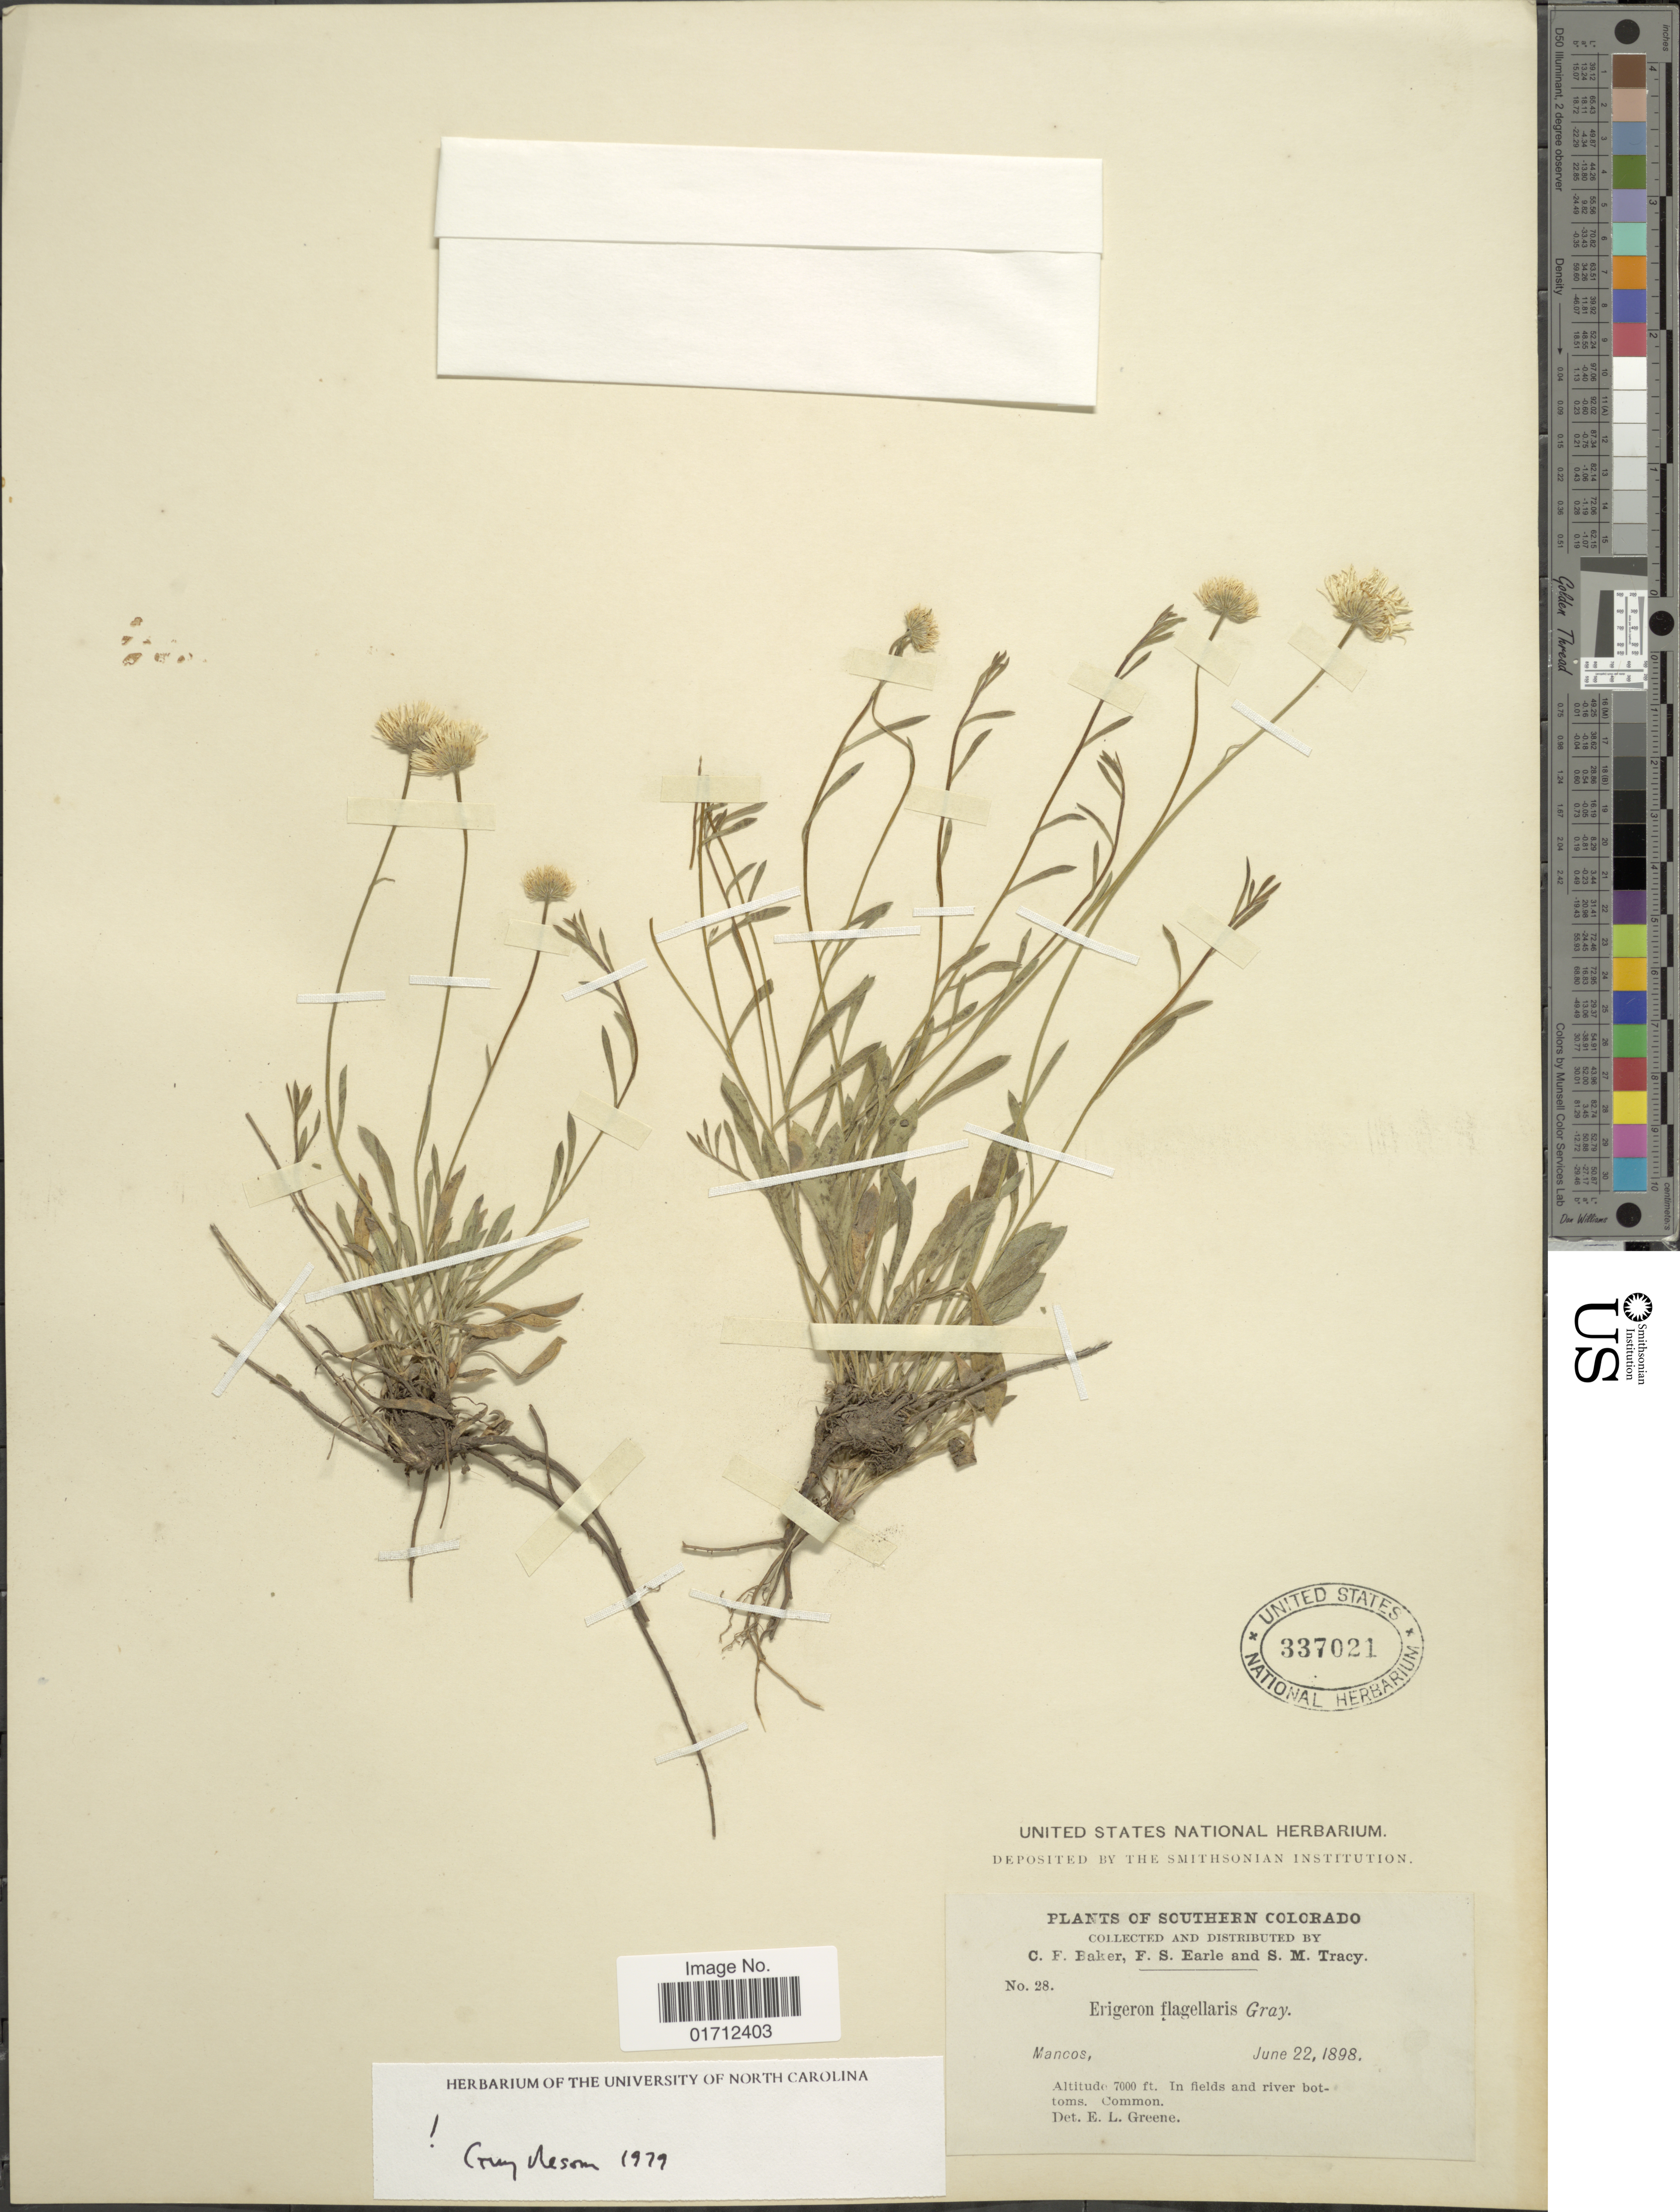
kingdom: Plantae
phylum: Tracheophyta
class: Magnoliopsida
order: Asterales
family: Asteraceae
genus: Erigeron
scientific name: Erigeron flagellaris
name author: A. Gray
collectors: C. F. Baker, F. S. Earle & S. M. Tracy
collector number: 28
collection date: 1898-06-22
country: United States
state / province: Colorado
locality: Southern Colorado, Mancos.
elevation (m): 2134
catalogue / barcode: US 337021